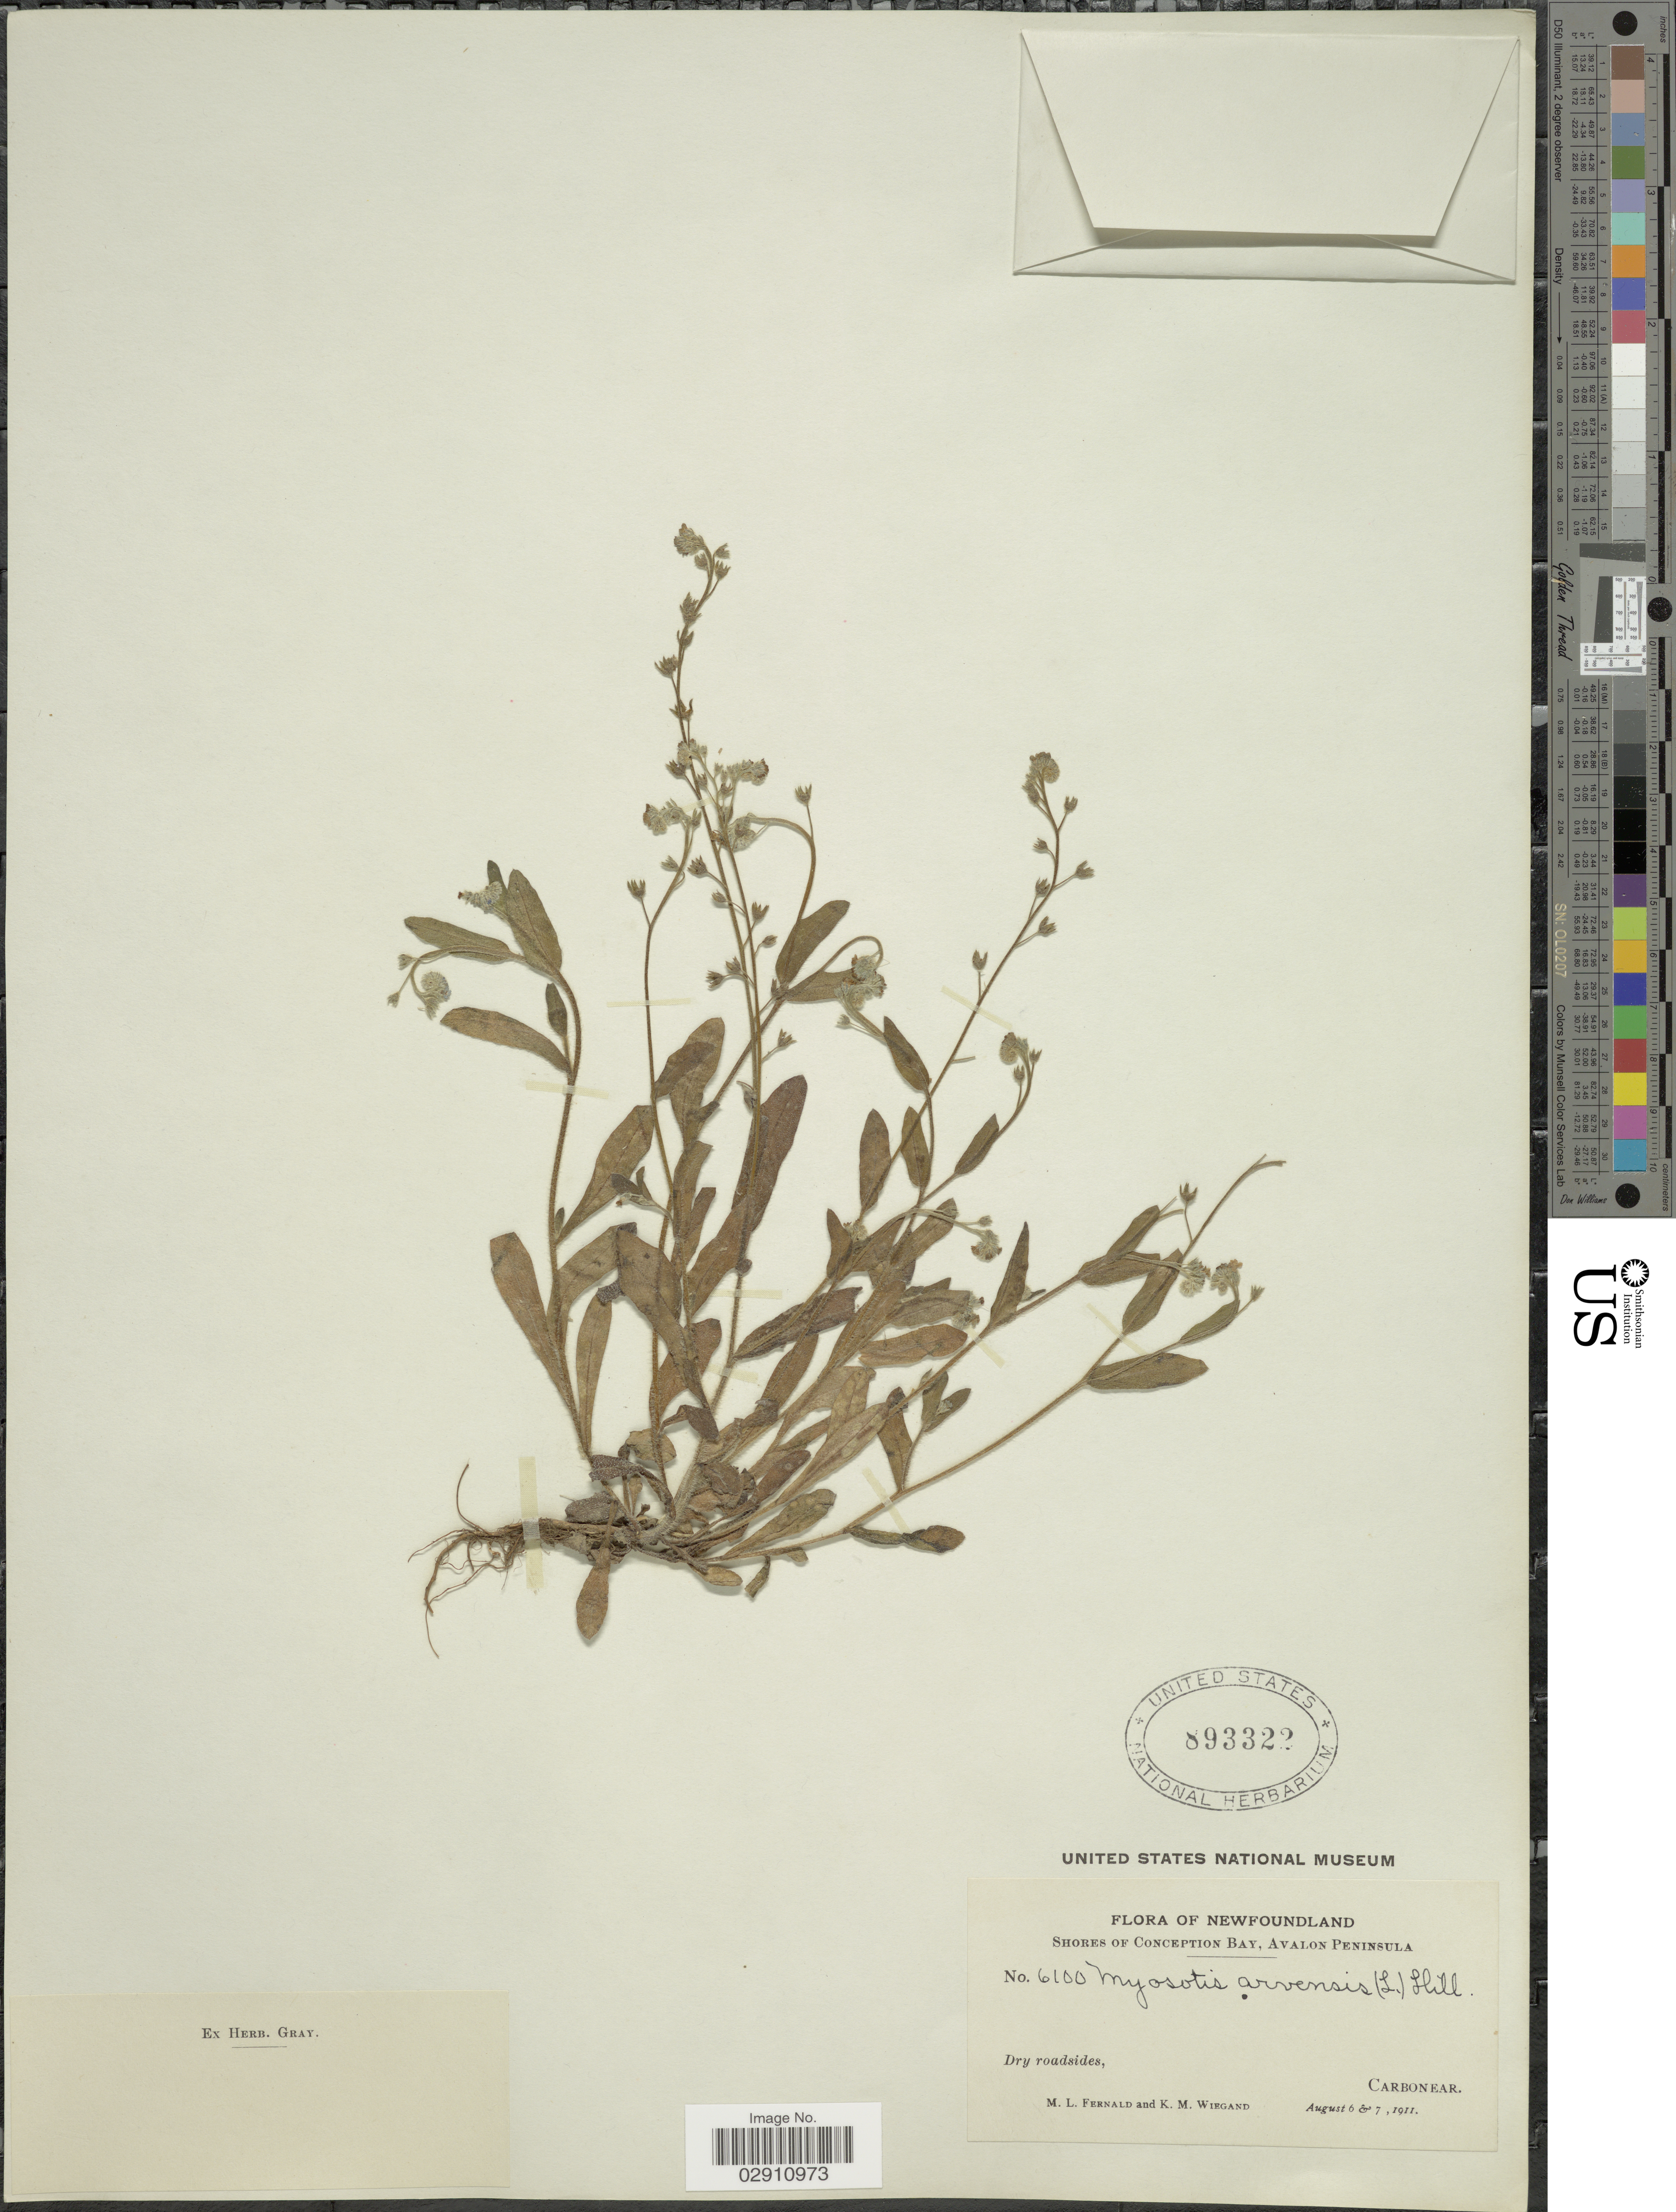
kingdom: Plantae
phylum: Tracheophyta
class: Magnoliopsida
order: Boraginales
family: Boraginaceae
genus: Myosotis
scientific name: Myosotis arvensis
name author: (L.) Hill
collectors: M. L. Fernald & K. M. Wiegand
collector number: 6100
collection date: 1911-08-06/1911-08-07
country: Canada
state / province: Newfoundland and Labrador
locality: Shores of Conception Bay, Avalon Peninsula. Dry roadsides, Carbonear.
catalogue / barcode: US 893322